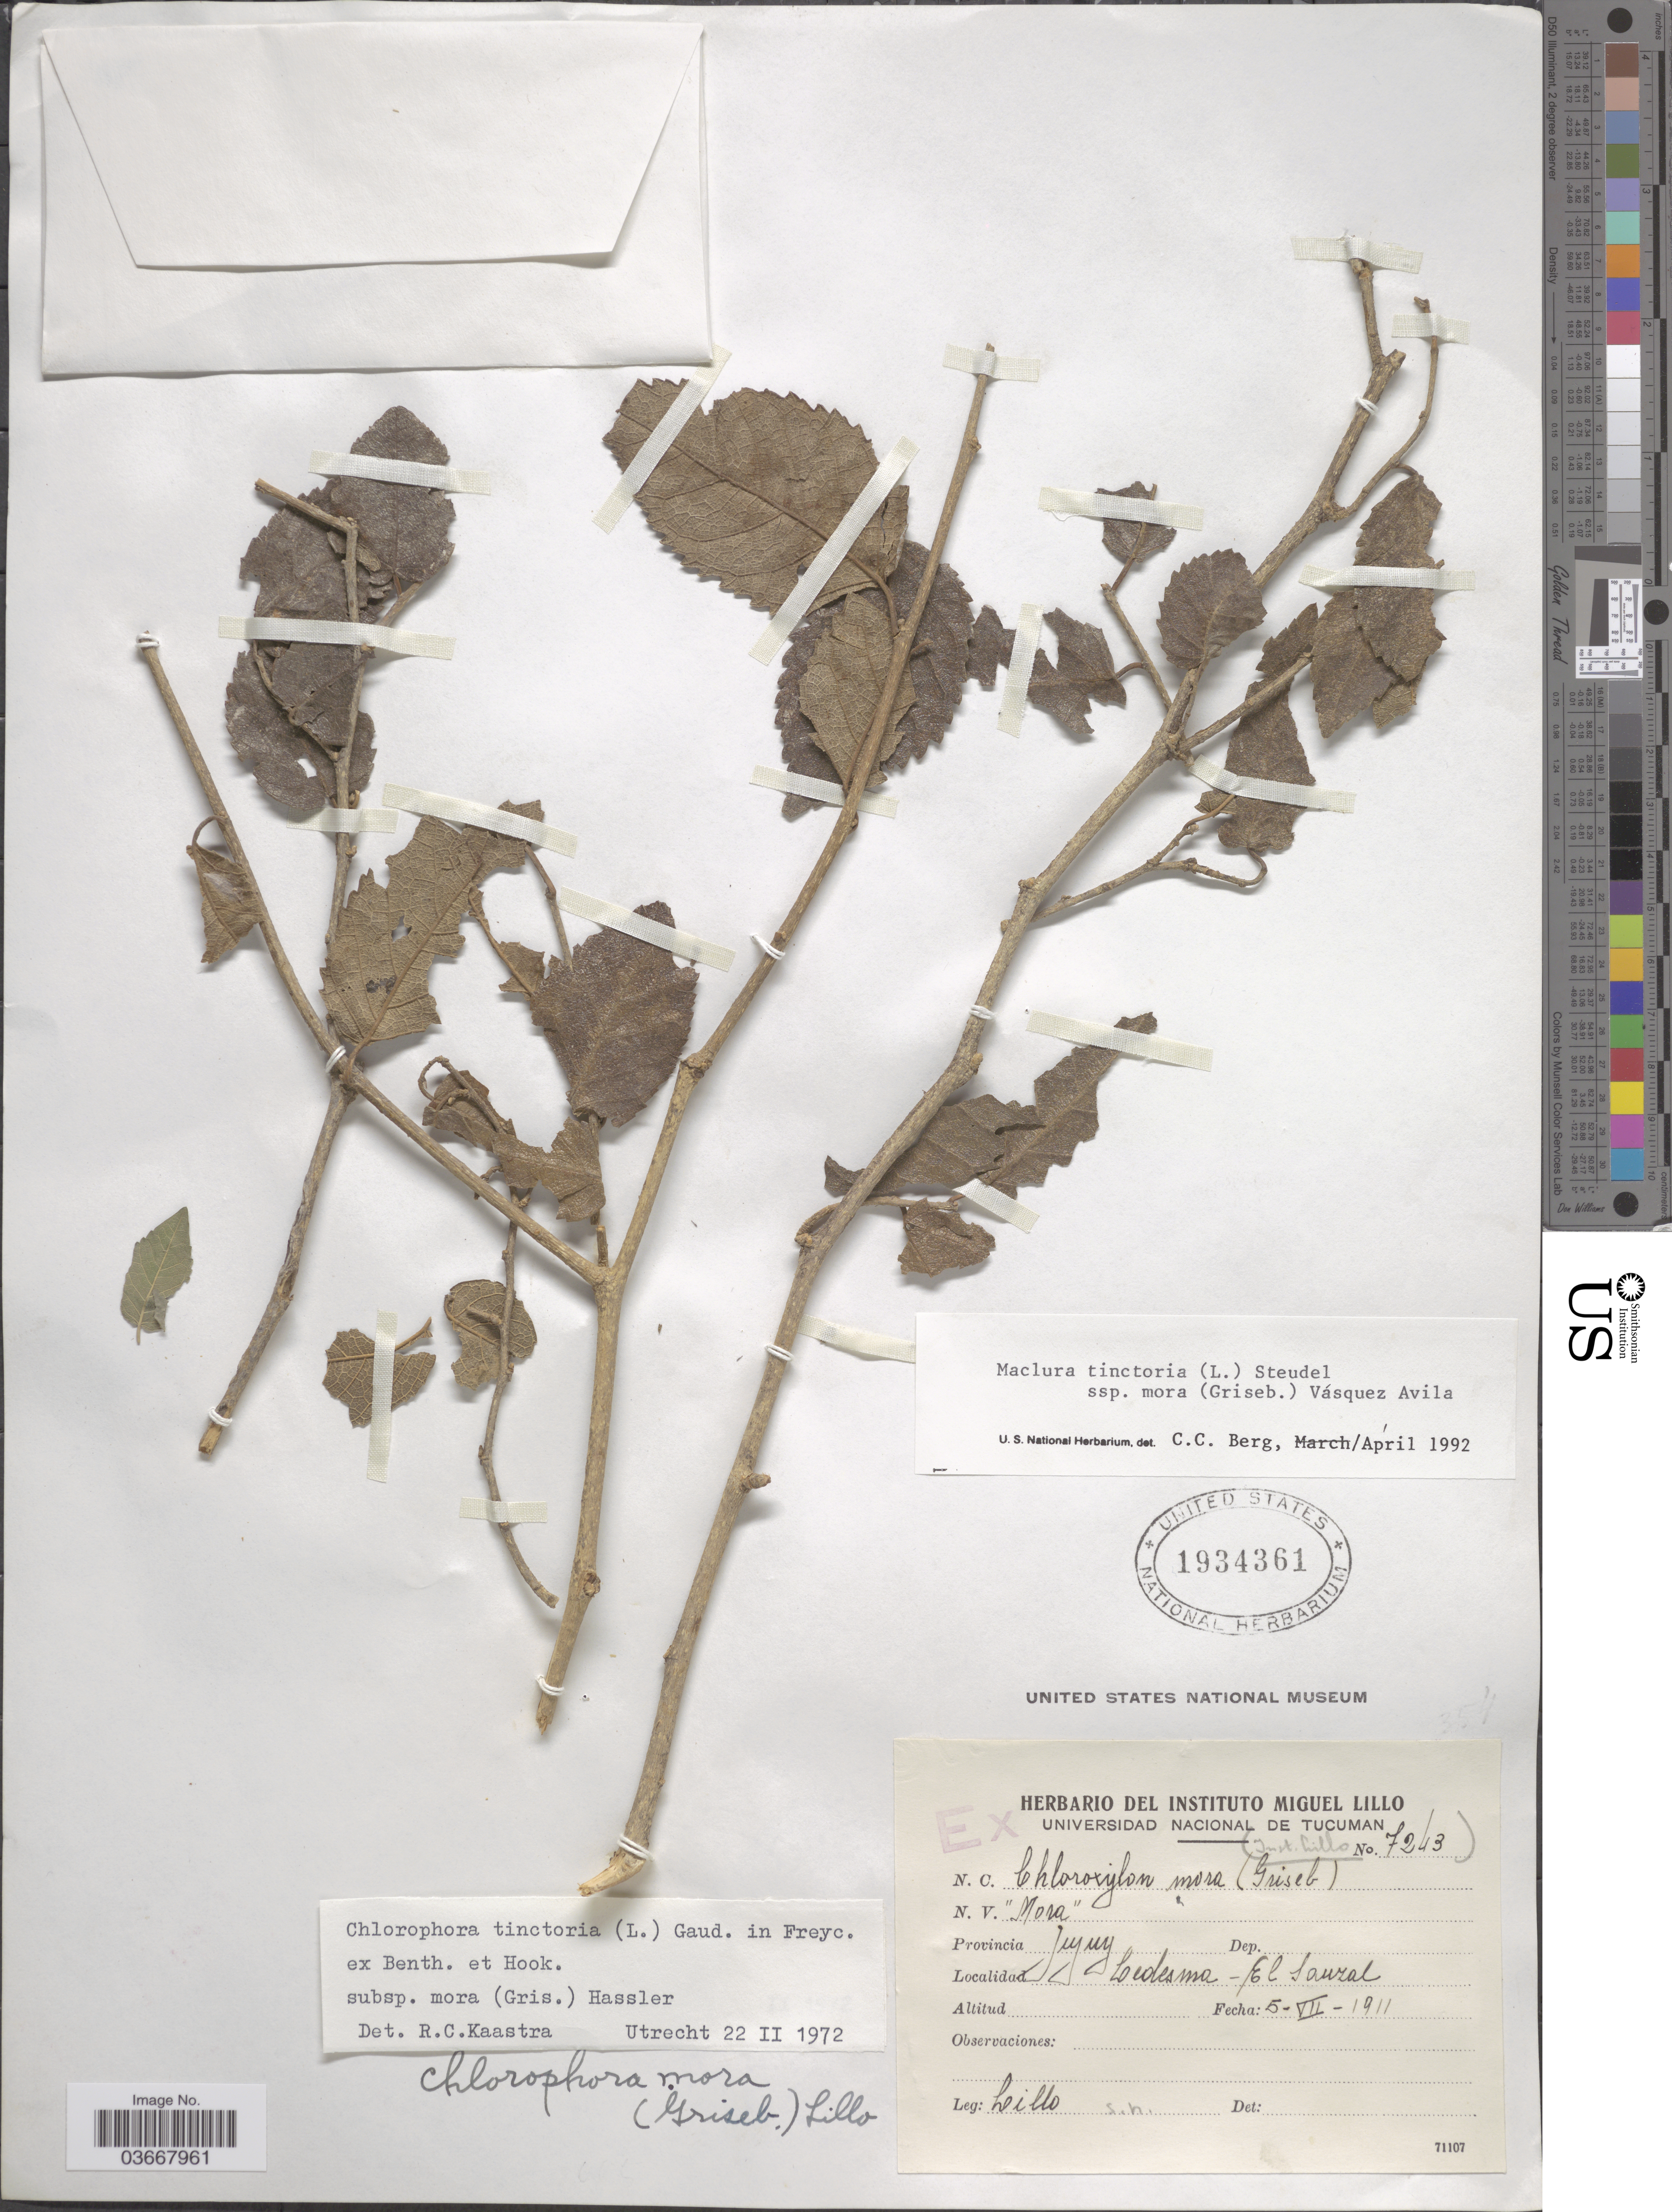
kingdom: Plantae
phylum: Tracheophyta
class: Magnoliopsida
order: Rosales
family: Moraceae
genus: Maclura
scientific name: Maclura tinctoria subsp. mora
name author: (Griseb.) Vázq. Avila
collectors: -. Lillo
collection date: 1911-07-05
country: Argentina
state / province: Jujuy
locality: Ledesma - El Sauzal.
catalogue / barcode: US 1934361